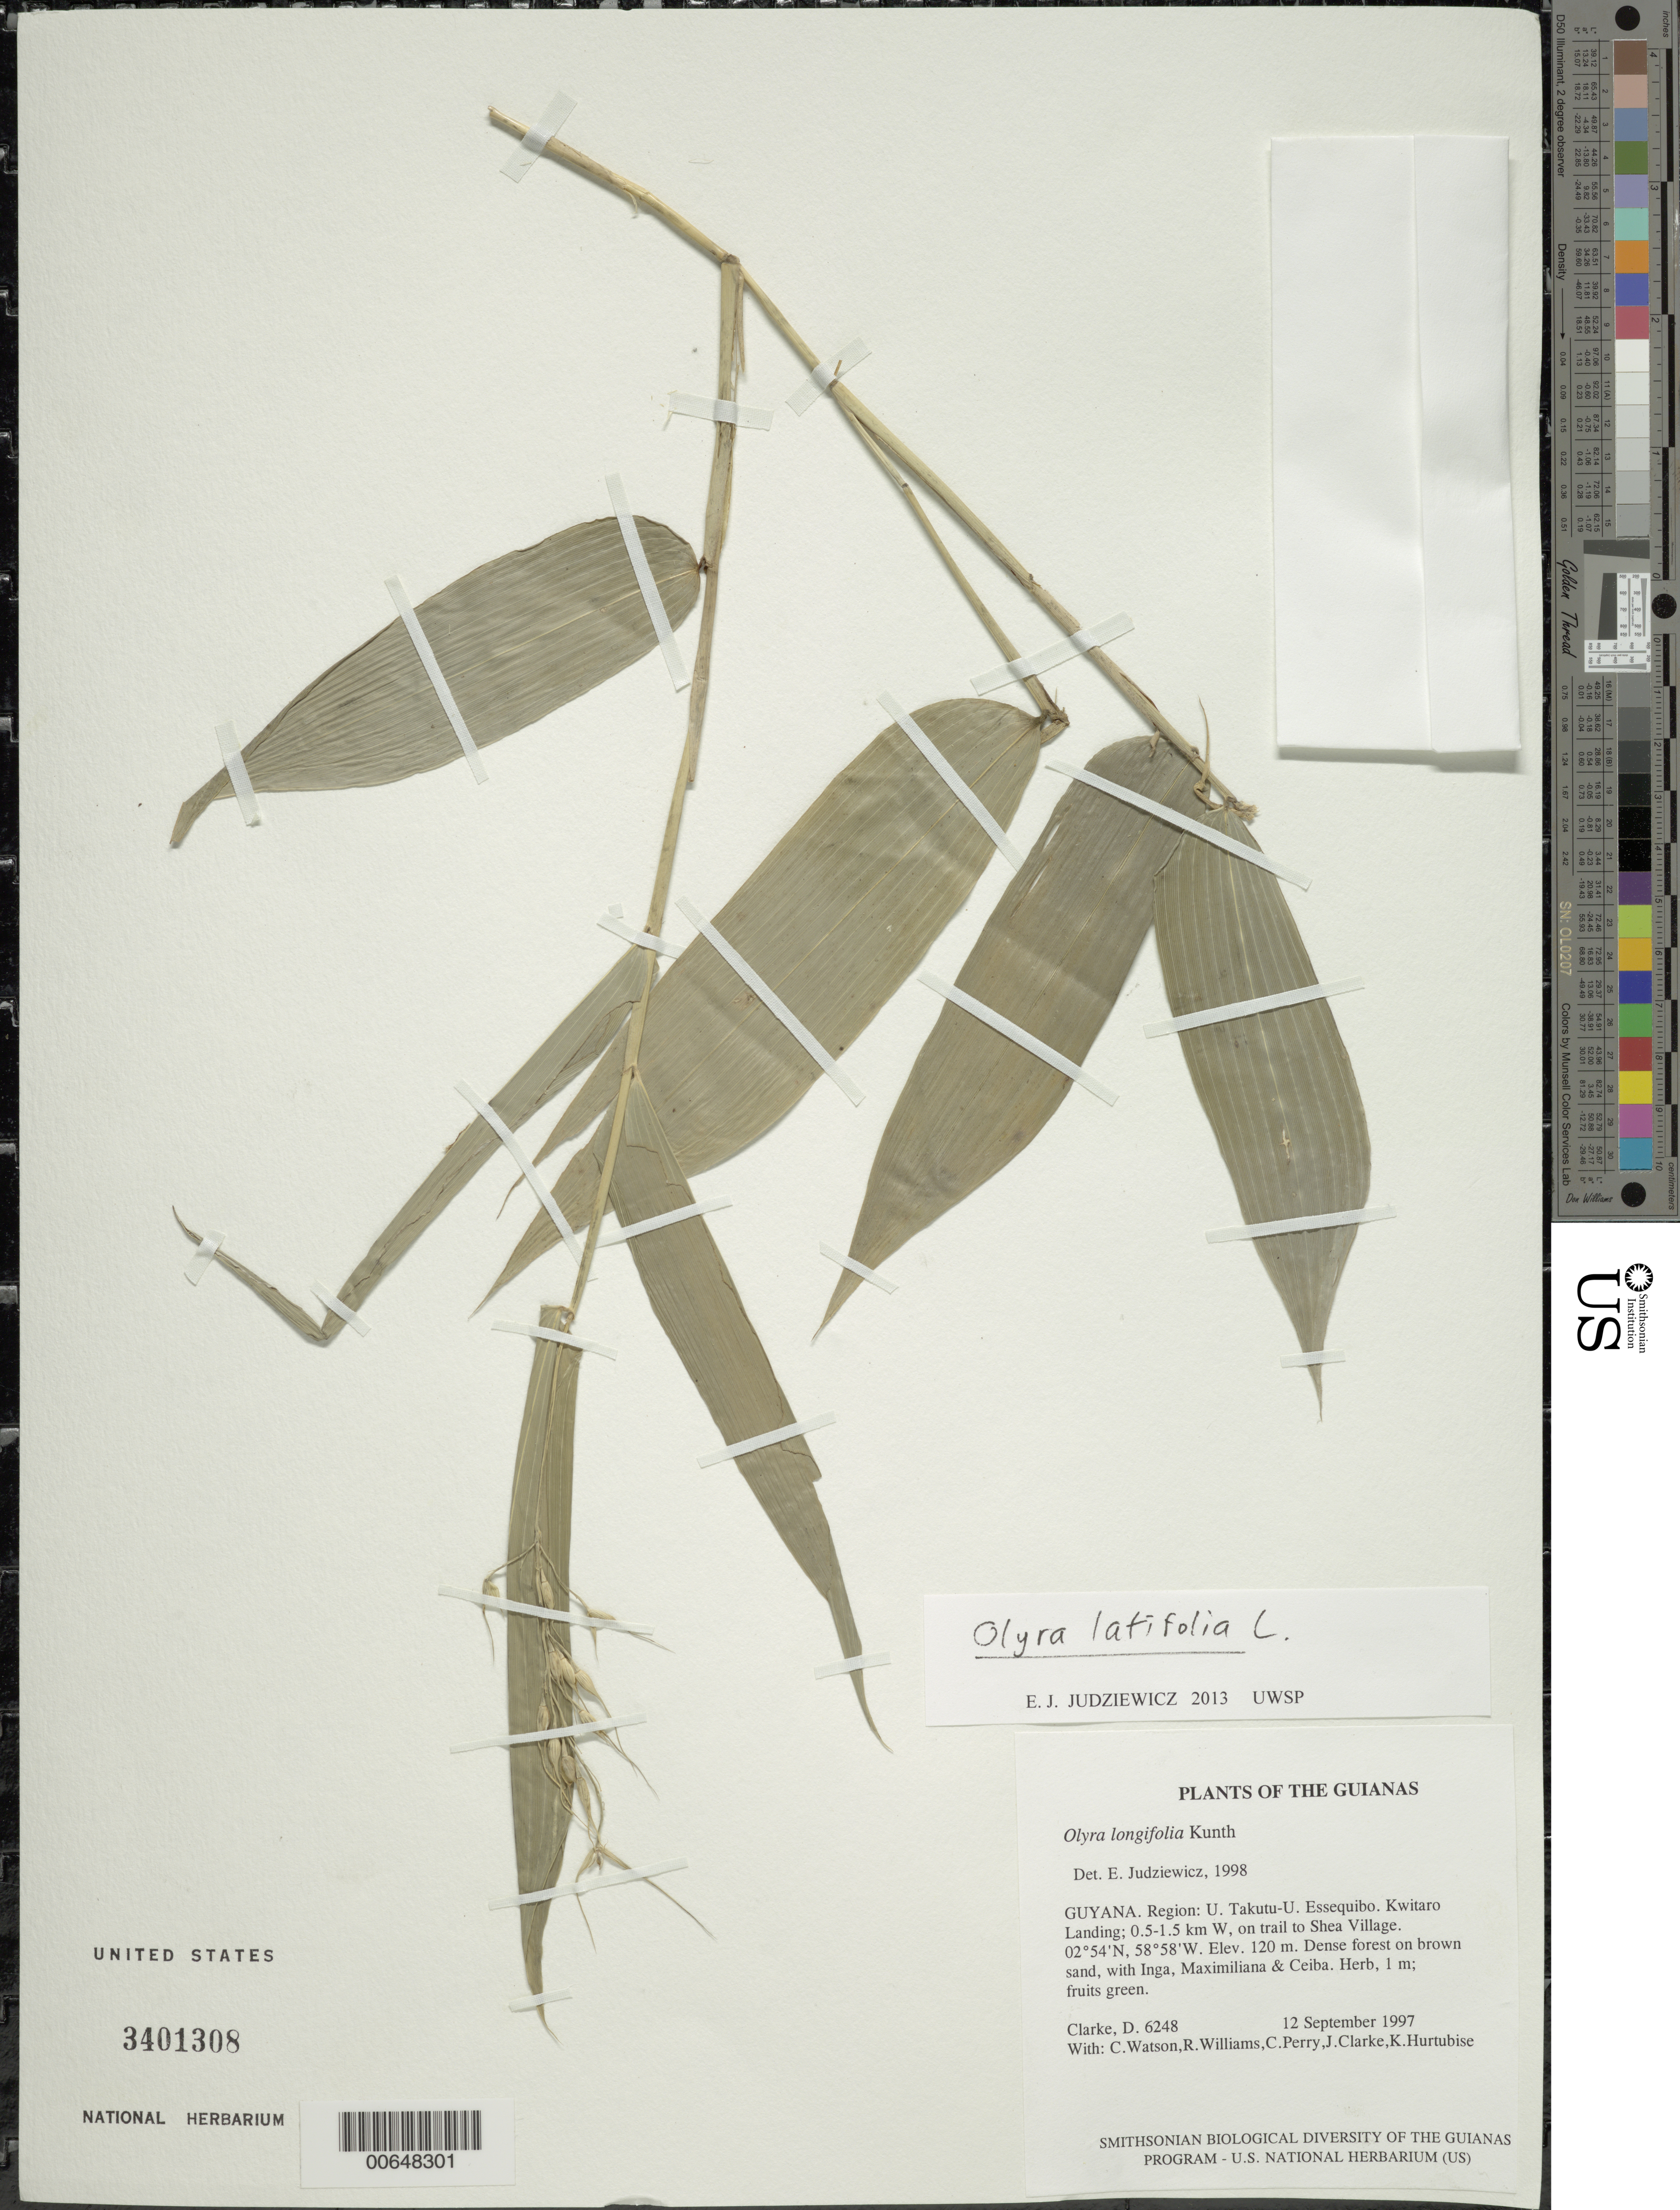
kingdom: Plantae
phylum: Tracheophyta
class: Liliopsida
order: Poales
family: Poaceae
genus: Olyra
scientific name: Olyra latifolia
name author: L.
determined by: Judziewicz, E. J.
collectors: H. D. Clarke, C. Watson, R. Williams, C. Perry, J. Clarke & K. Hurtubise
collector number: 6248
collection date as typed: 12 September 1997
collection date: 1997-09-12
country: Guyana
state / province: U. Takutu-U. Essequibo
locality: Kwitaro Landing; 0.5-1.5 km W, on trail to Shea Village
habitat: Dense forest on brown sand, with Inga, Maximiliana & Ceiba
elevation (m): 120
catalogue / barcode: US 3401308